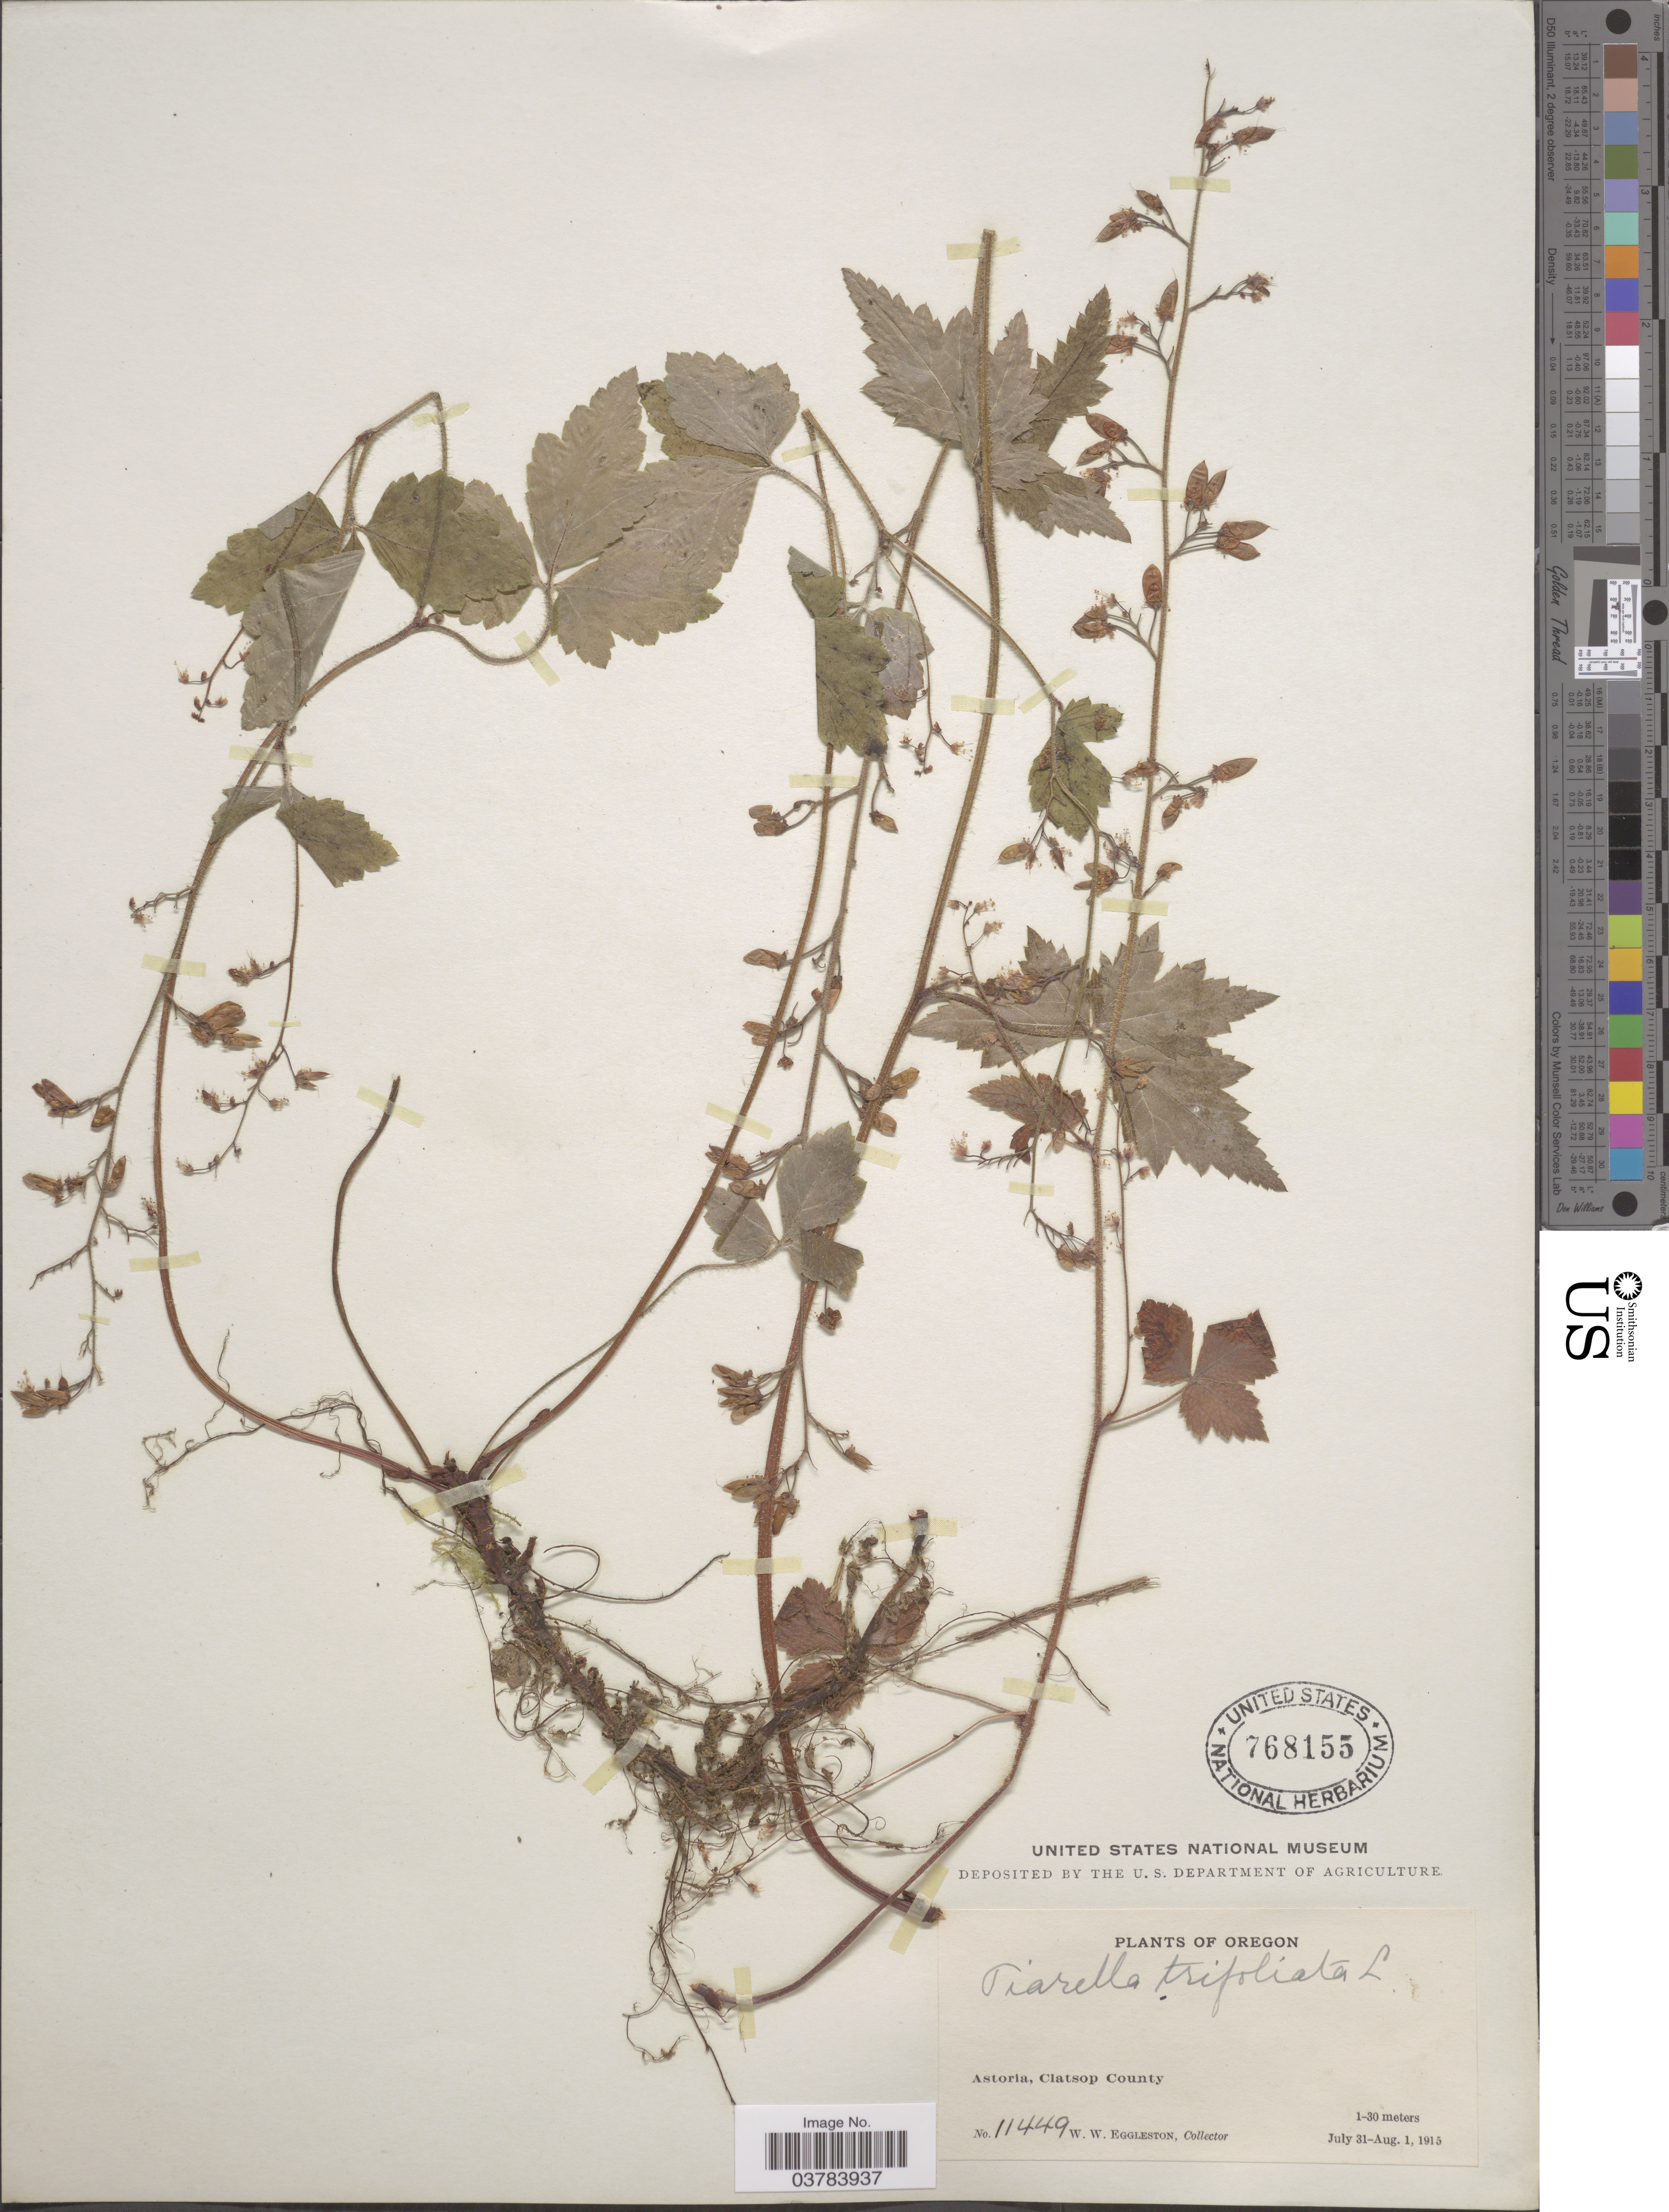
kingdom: Plantae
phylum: Tracheophyta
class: Magnoliopsida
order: Saxifragales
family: Saxifragaceae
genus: Tiarella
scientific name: Tiarella trifoliata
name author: L.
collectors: W. W. Eggleston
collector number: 11449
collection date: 1915-07-31/1915-08-01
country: United States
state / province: Oregon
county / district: Clatsop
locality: Astoria, Clatsop County.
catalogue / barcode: US 768155